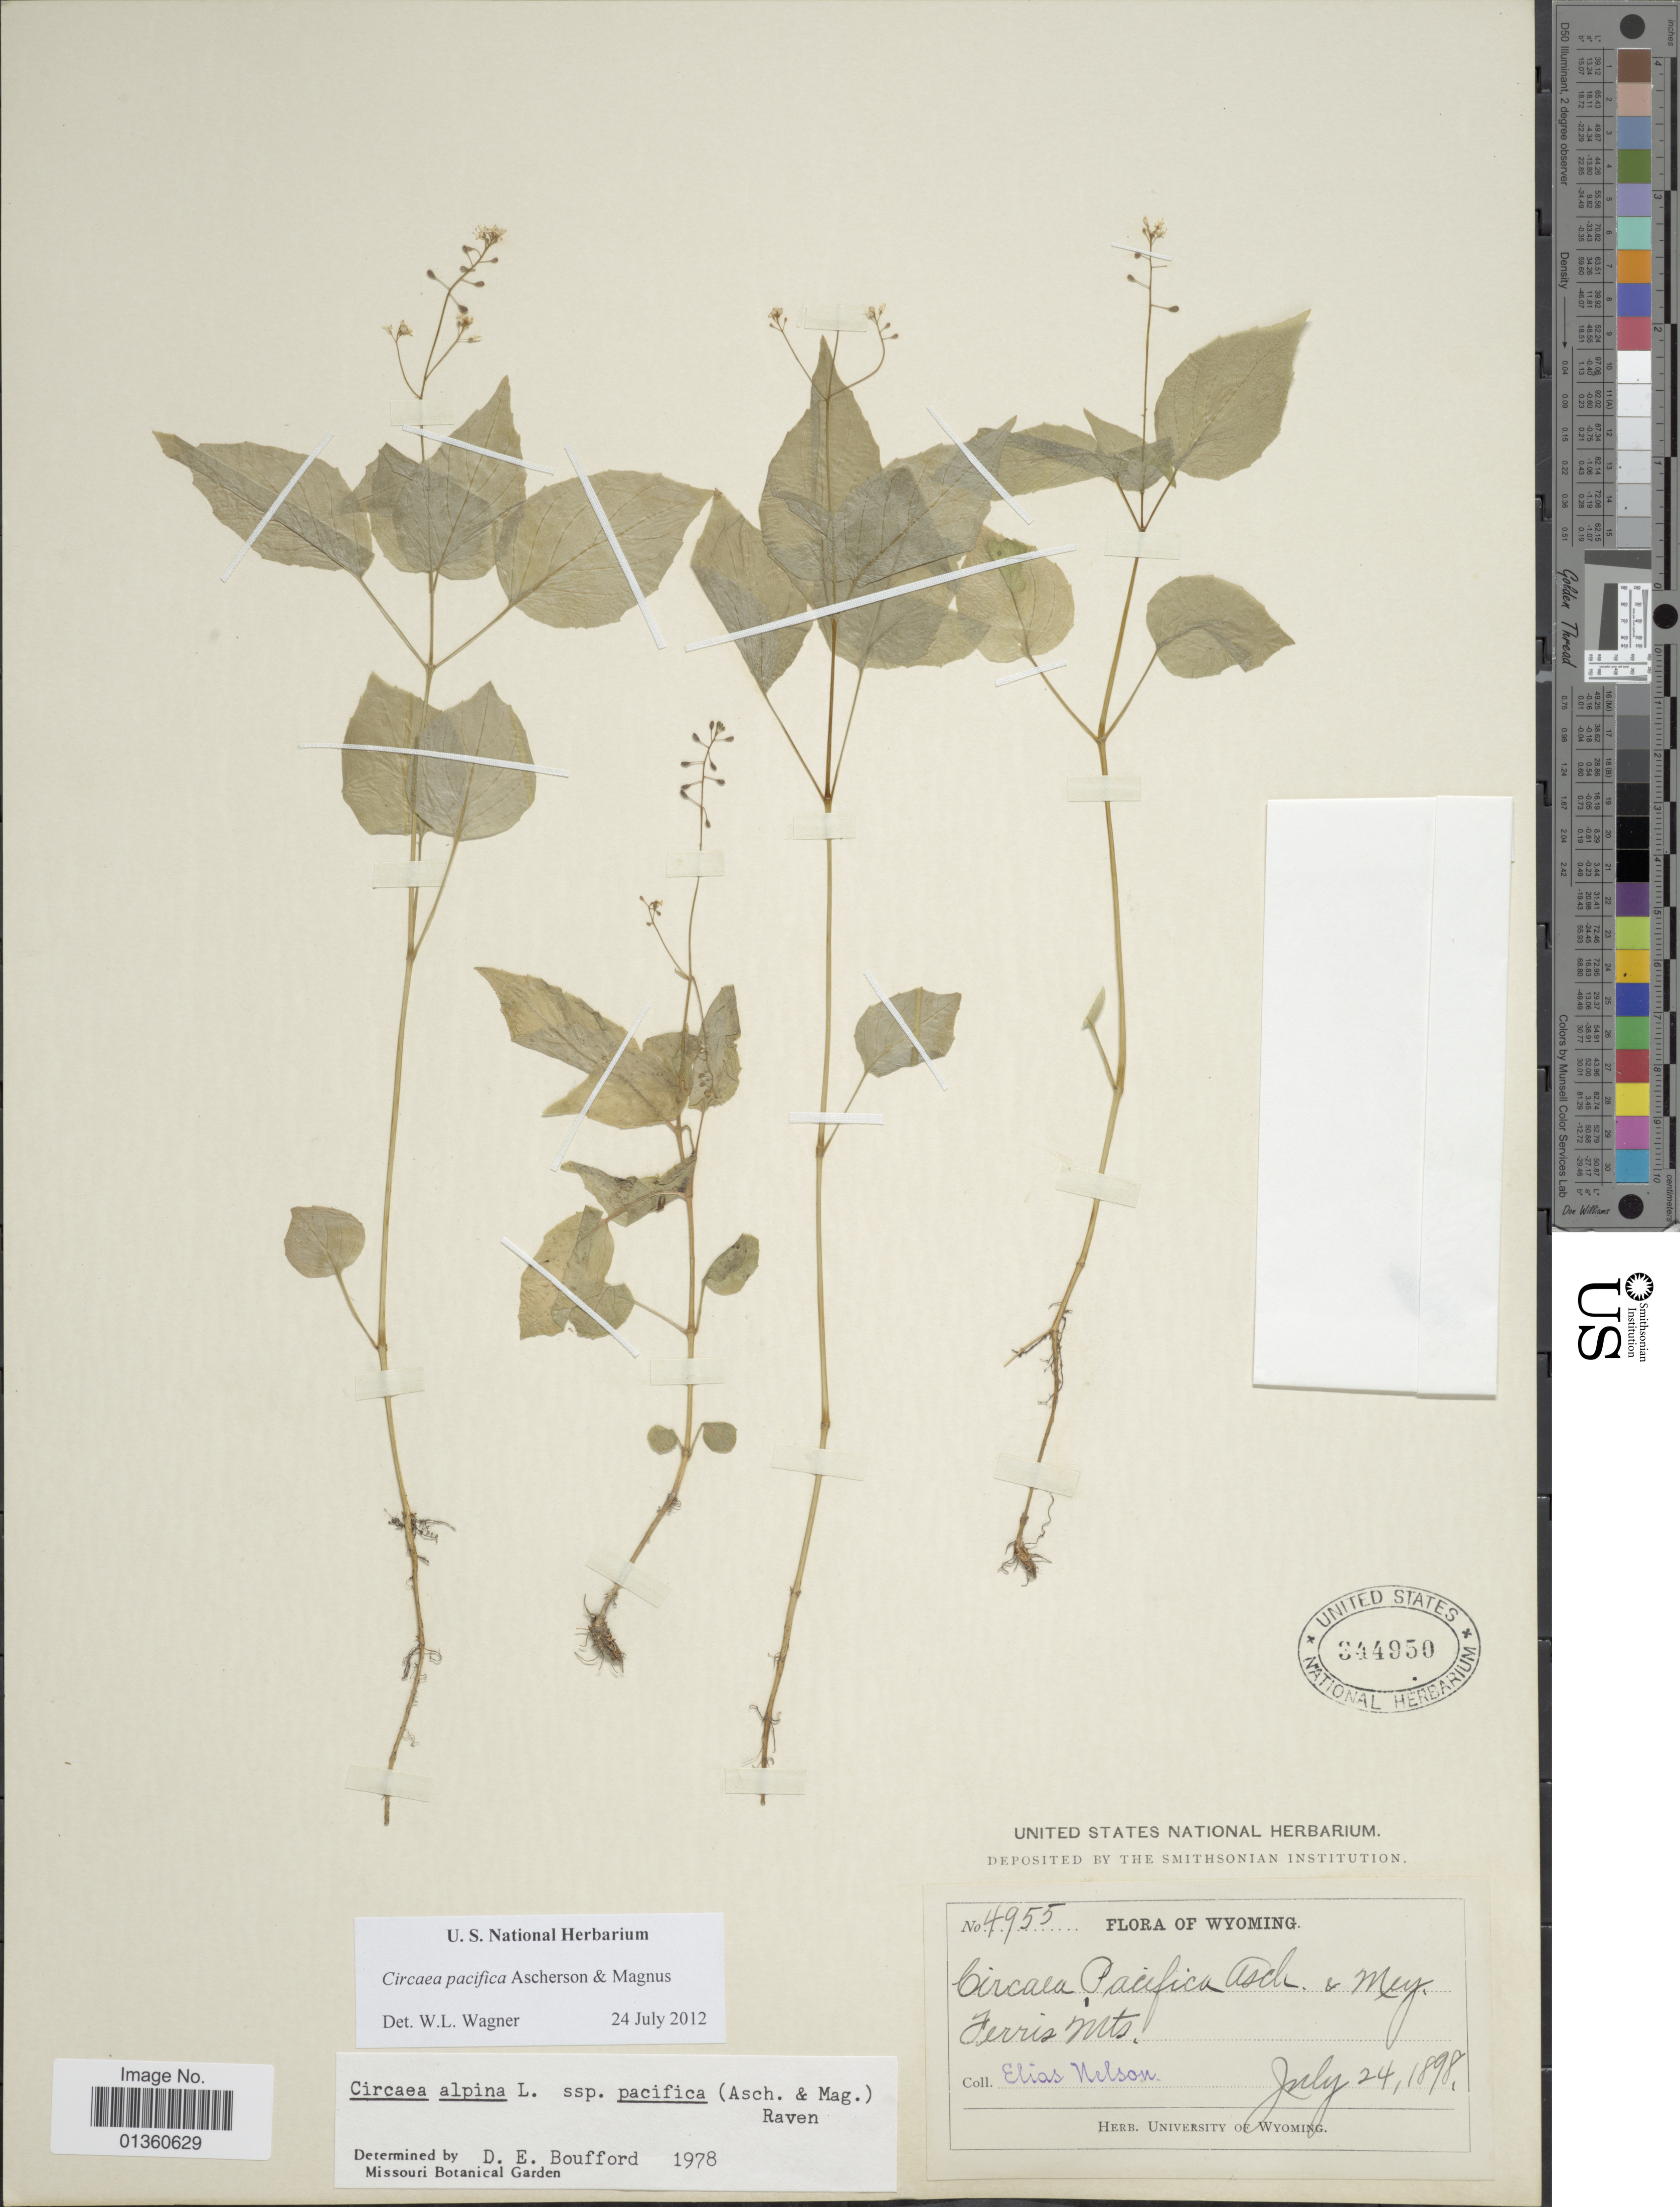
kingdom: Plantae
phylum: Tracheophyta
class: Magnoliopsida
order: Myrtales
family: Onagraceae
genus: Circaea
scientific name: Circaea pacifica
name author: Asch. & Magnus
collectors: E. Nelson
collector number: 4955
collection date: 1898-07-24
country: United States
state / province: Wyoming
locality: Ferris Mts.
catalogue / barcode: US 344950